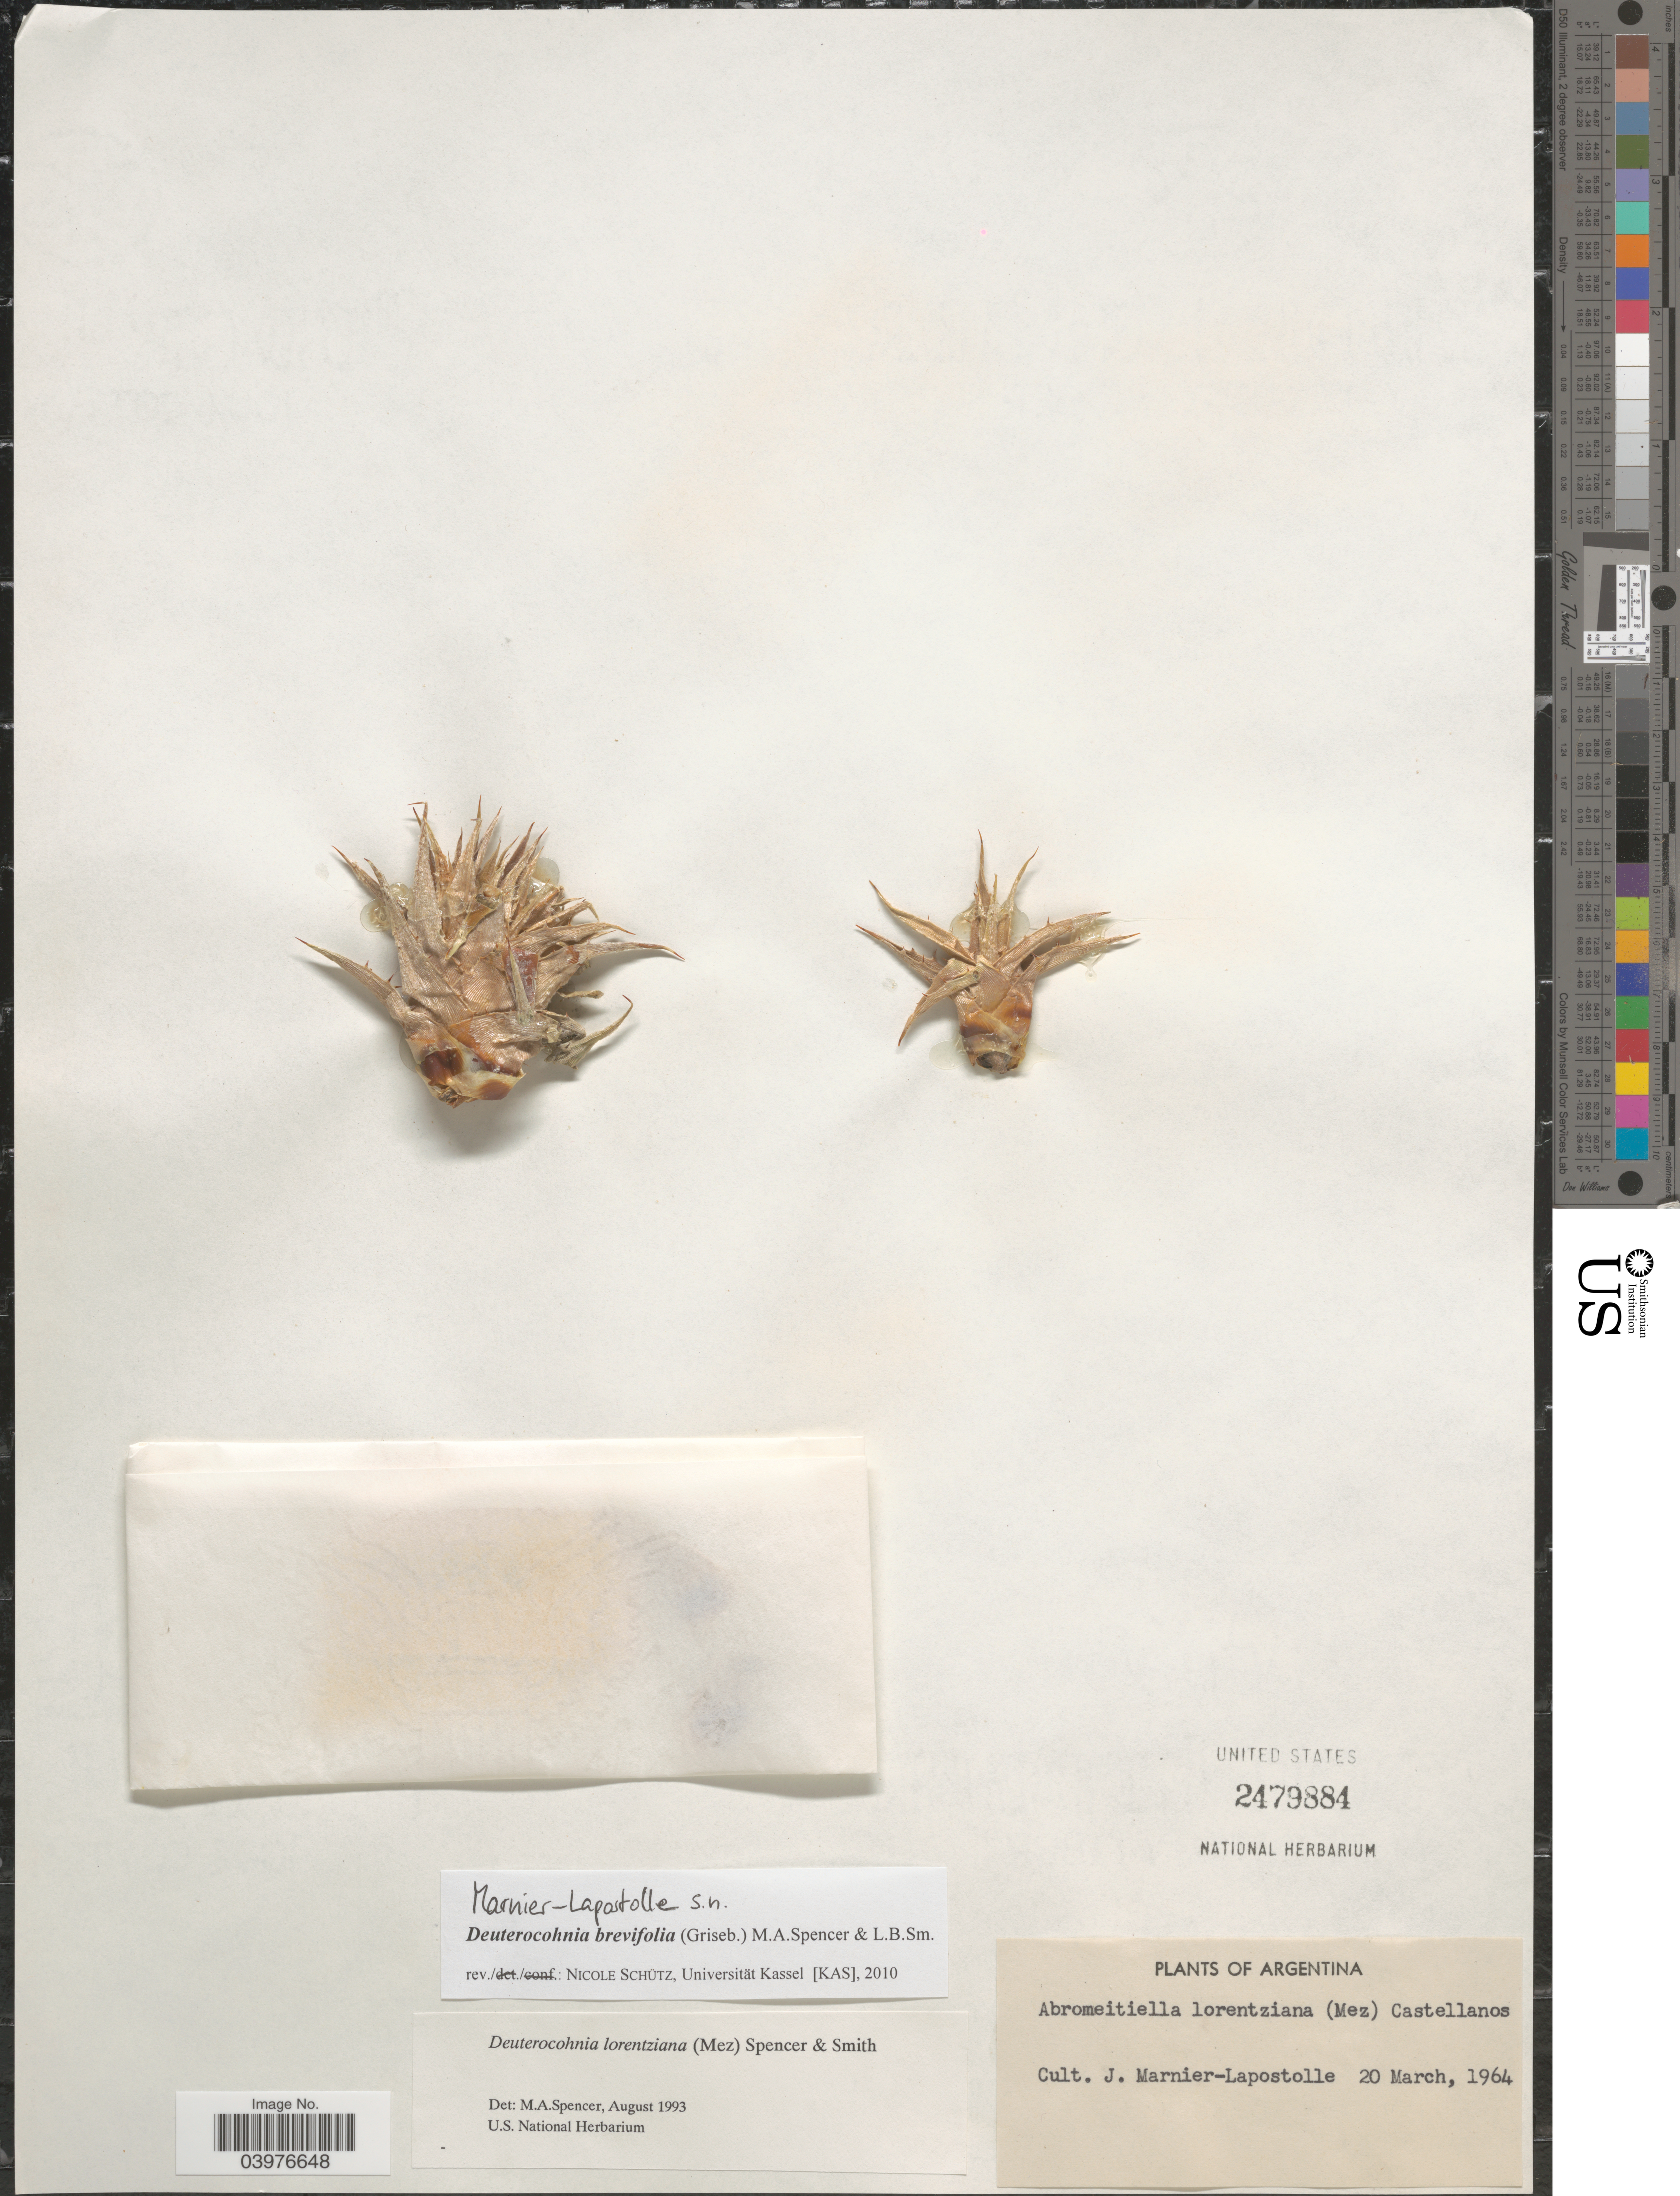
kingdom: Plantae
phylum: Tracheophyta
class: Liliopsida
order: Poales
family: Bromeliaceae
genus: Deuterocohnia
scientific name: Deuterocohnia brevifolia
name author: (Griseb.) M.A. Spencer & L.B. Sm.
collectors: J. Marnier-Lapostolle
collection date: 1964-03-20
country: Argentina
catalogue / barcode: US 2479884